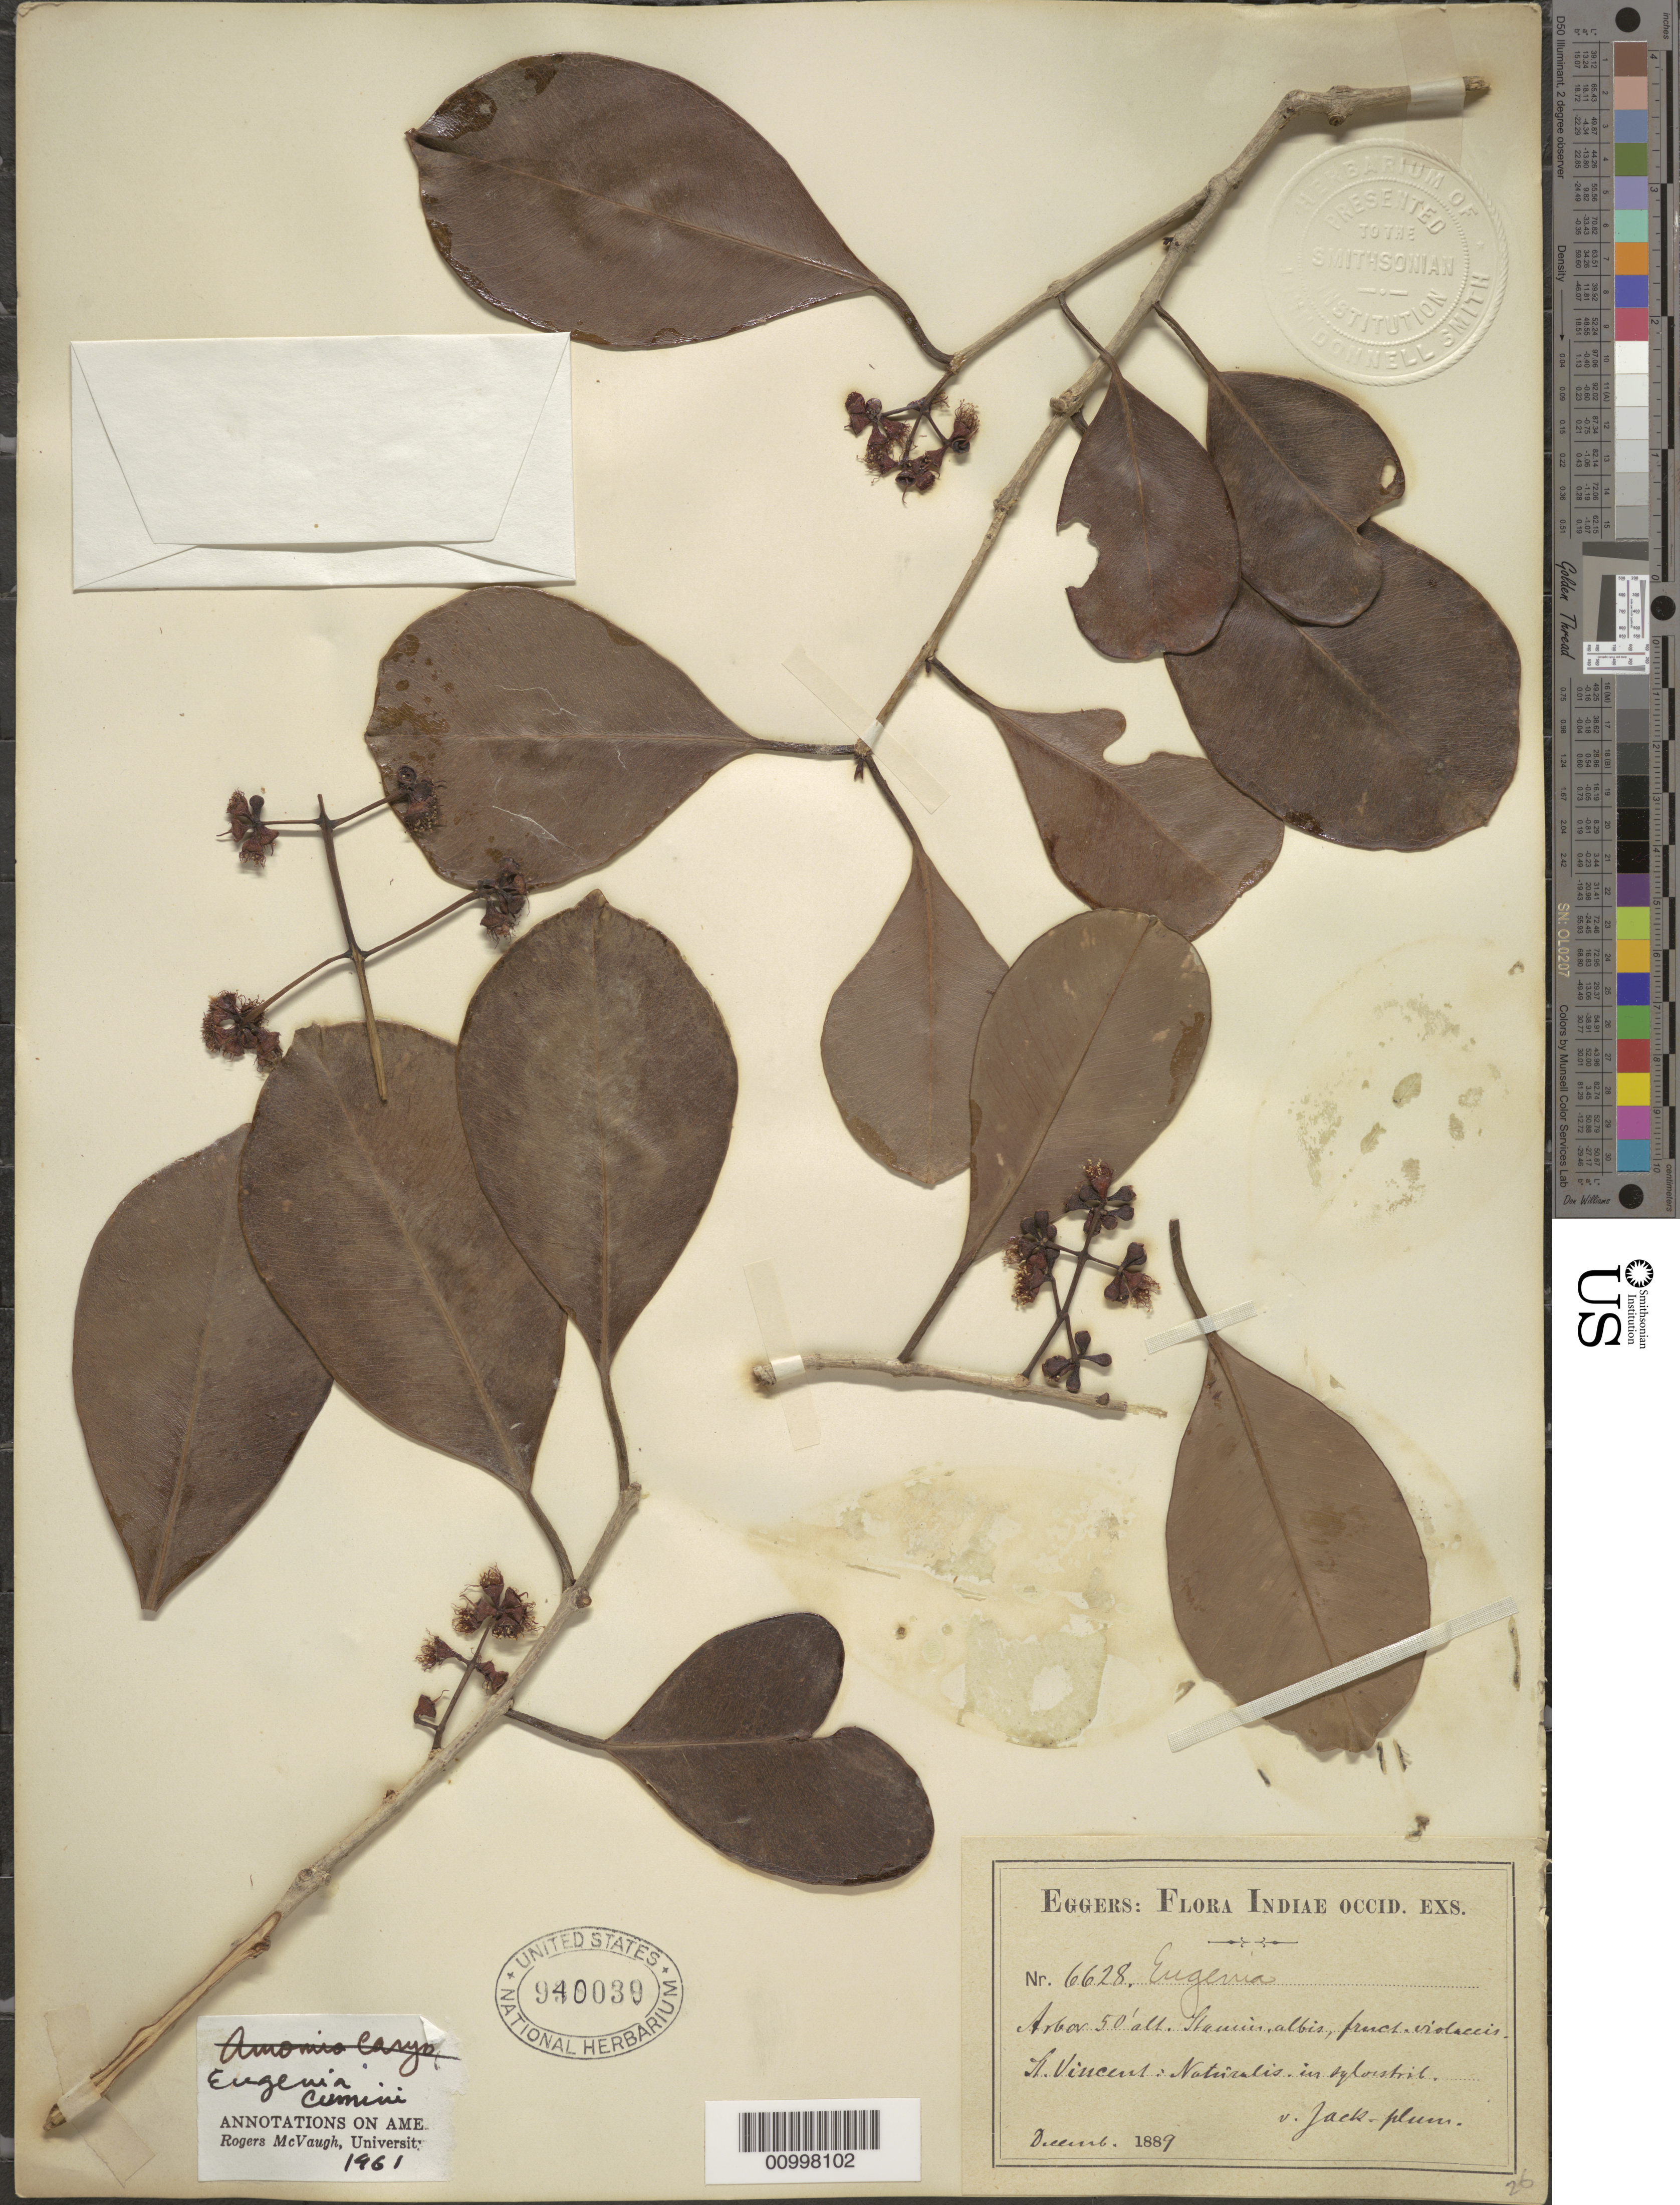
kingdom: Plantae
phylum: Tracheophyta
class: Magnoliopsida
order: Myrtales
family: Myrtaceae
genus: Syzygium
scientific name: Syzygium cumini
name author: (L.) Skeels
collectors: H. F. A. von Eggers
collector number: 6628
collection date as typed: Dec 1889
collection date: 1889-12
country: St. Vincent - Grenadines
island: St. Vincent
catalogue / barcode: US 940039